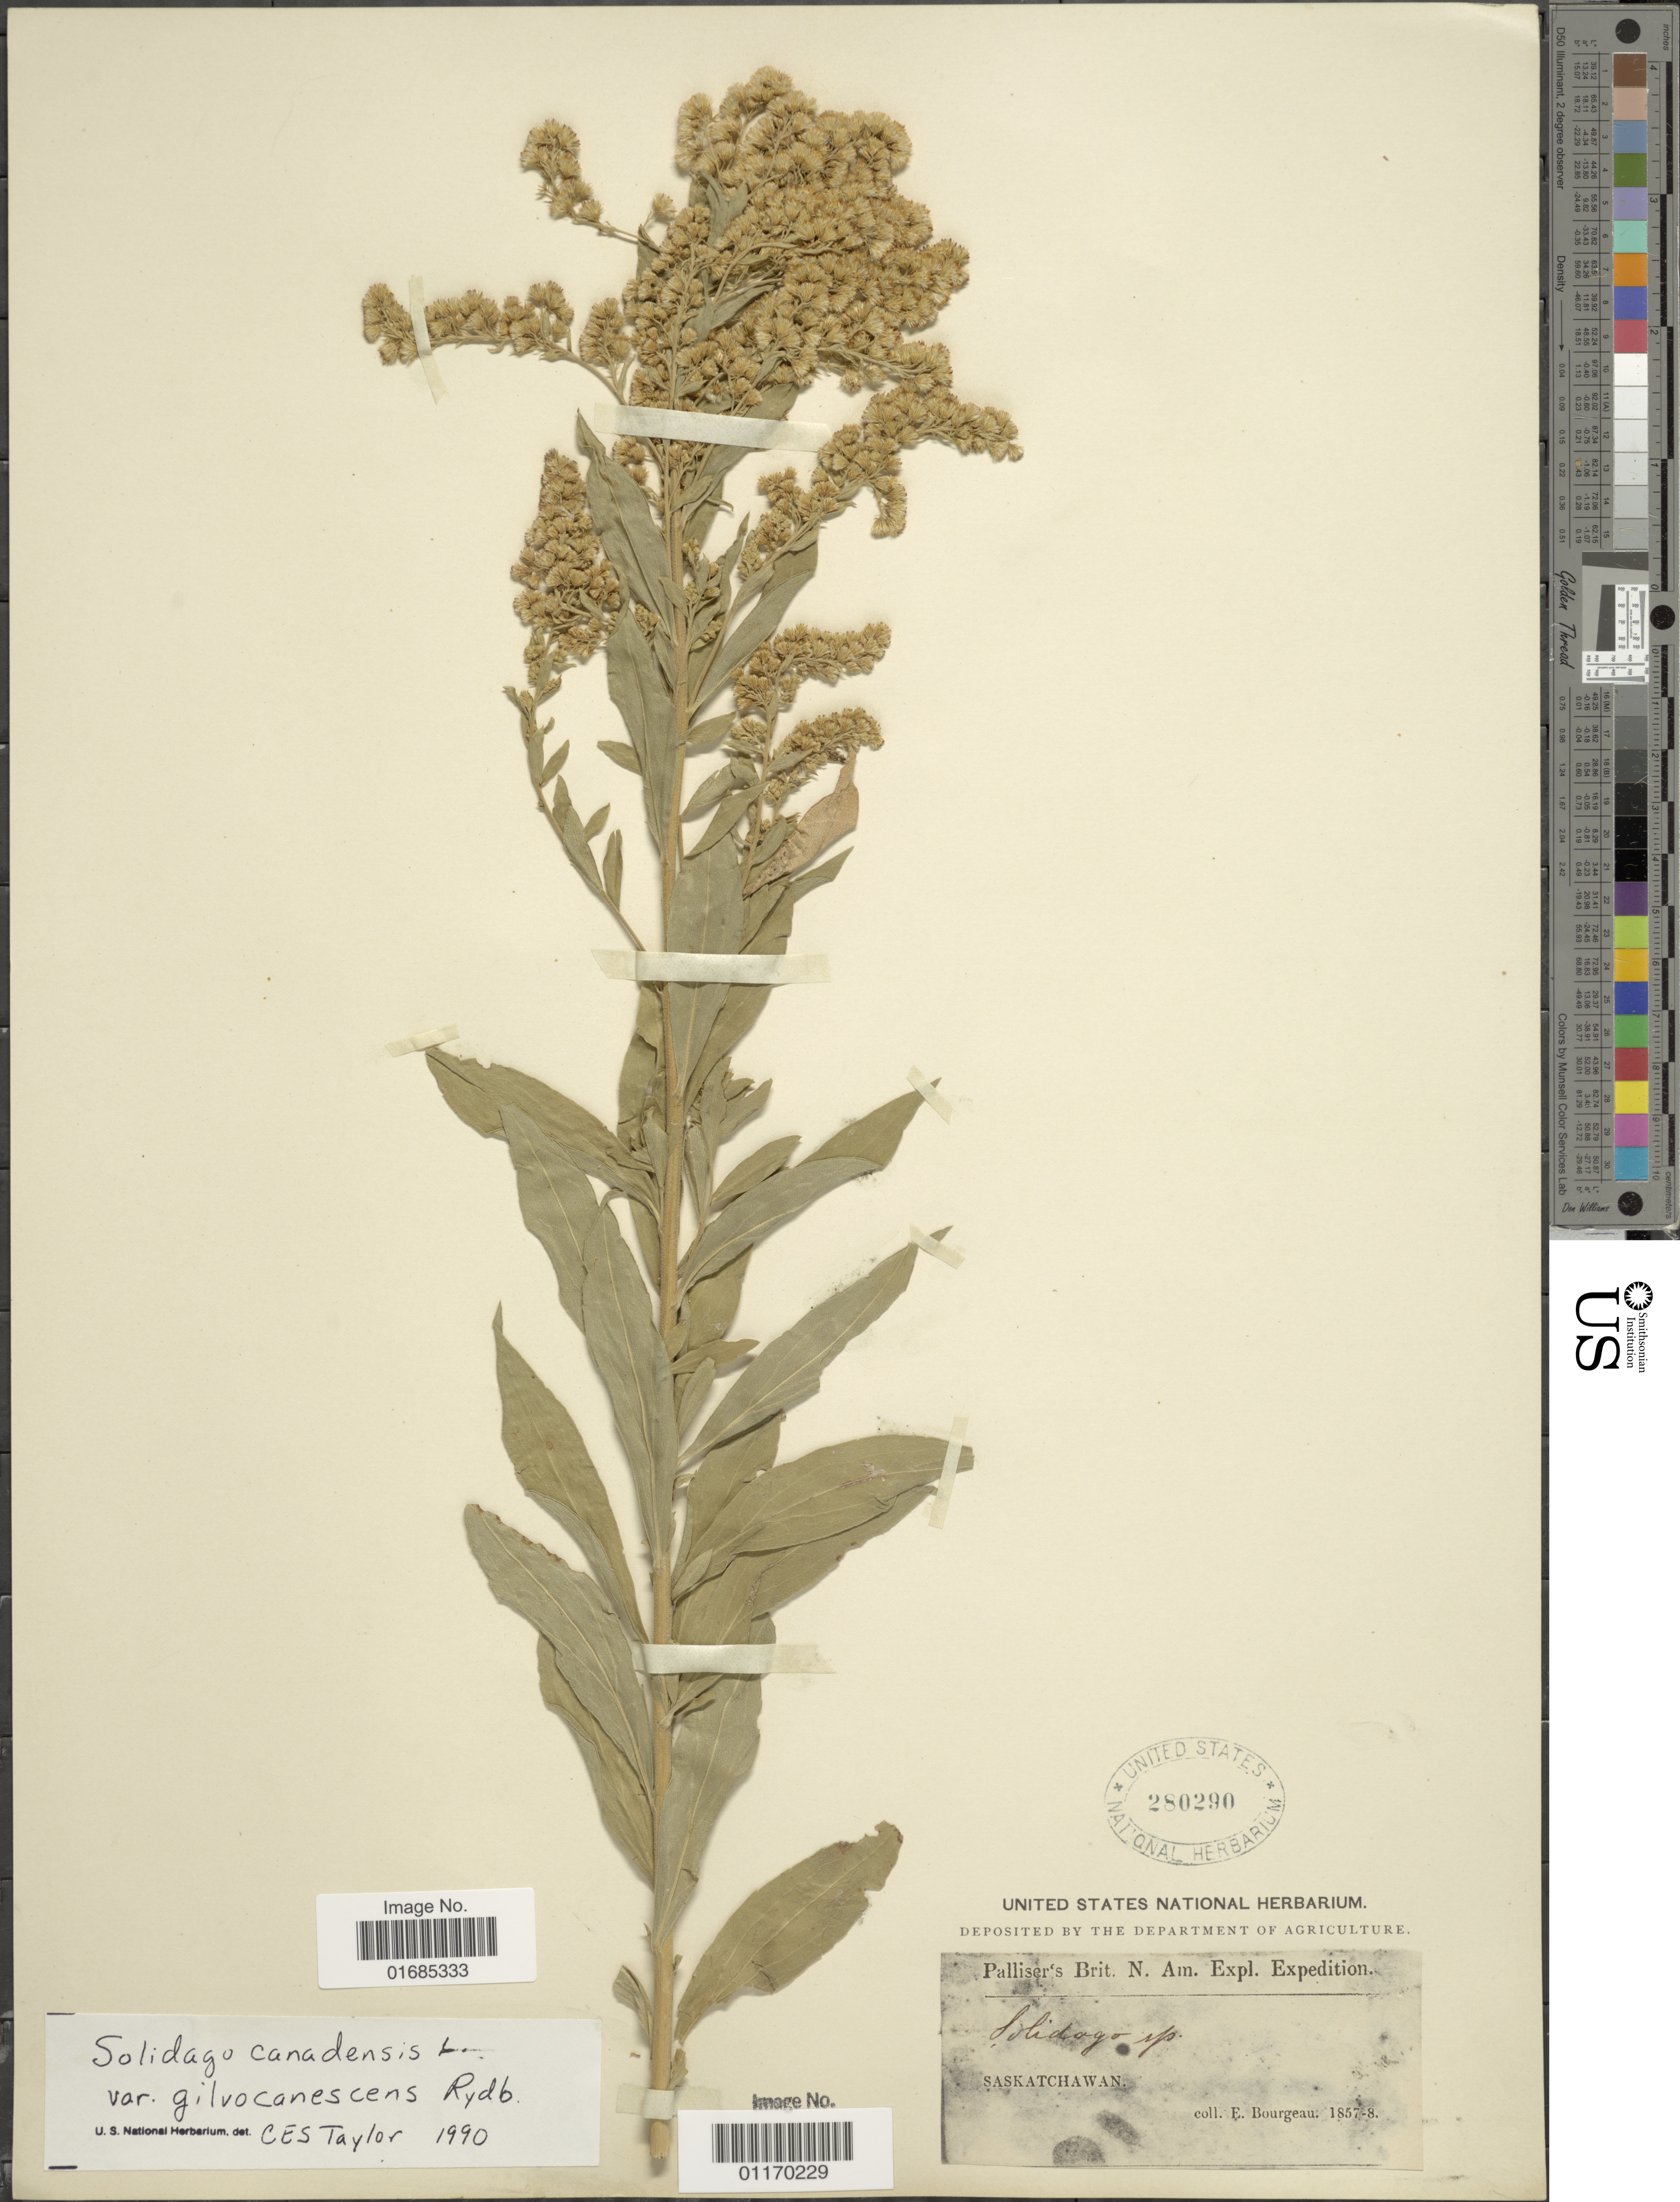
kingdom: Plantae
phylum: Tracheophyta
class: Magnoliopsida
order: Asterales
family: Asteraceae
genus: Solidago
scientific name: Solidago canadensis var. gilvocanescens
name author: Rydb.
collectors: E. Bourgeau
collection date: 1857/1888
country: Canada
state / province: Saskatchewan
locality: Palliser's Brit. N. Am. Expl. [unsure placement]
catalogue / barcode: US 280290